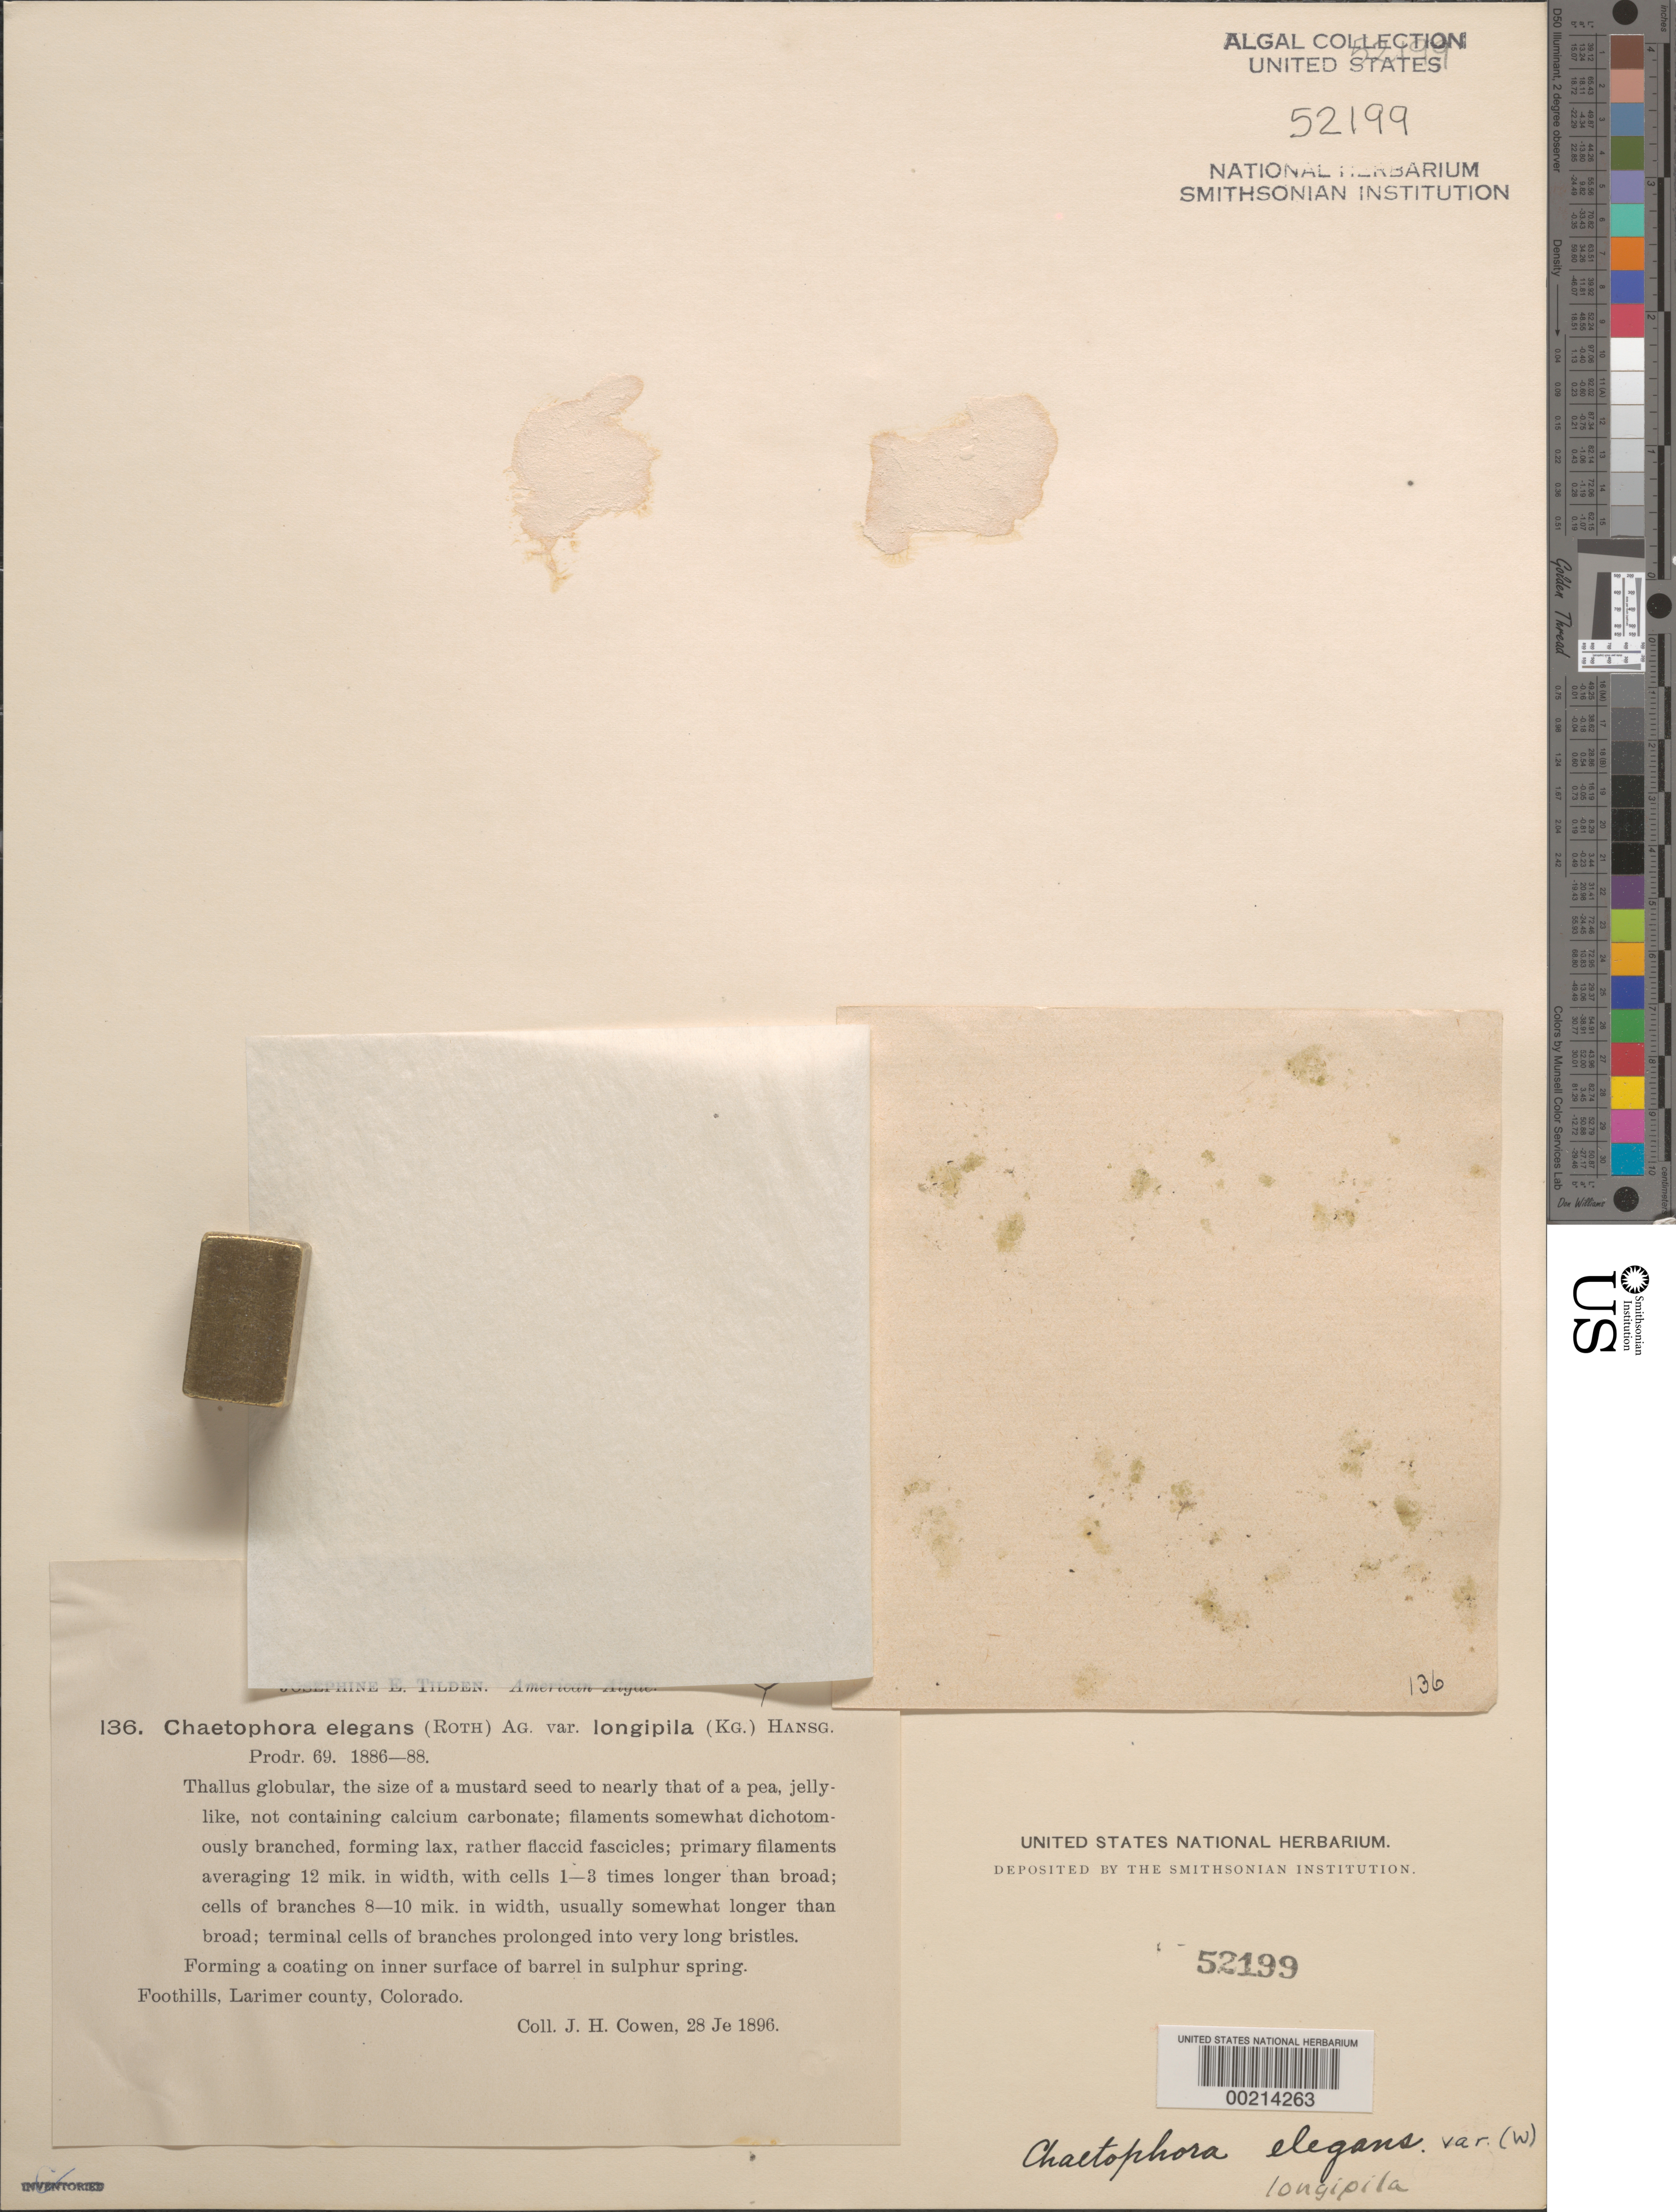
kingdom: Plantae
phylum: Chlorophyta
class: Chlorophyceae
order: Chaetophorales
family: Chaetophoraceae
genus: Chaetophoropsis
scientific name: Chaetophoropsis elegans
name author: (Roth) B.Wen Liu et al.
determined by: Algae name updating Project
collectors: J. H. Cowen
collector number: JET 136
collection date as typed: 28 Jun 1896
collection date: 1896-06-28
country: United States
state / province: Colorado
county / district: Larimer County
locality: Foothills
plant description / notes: Tilden, American Algae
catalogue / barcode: US 52199